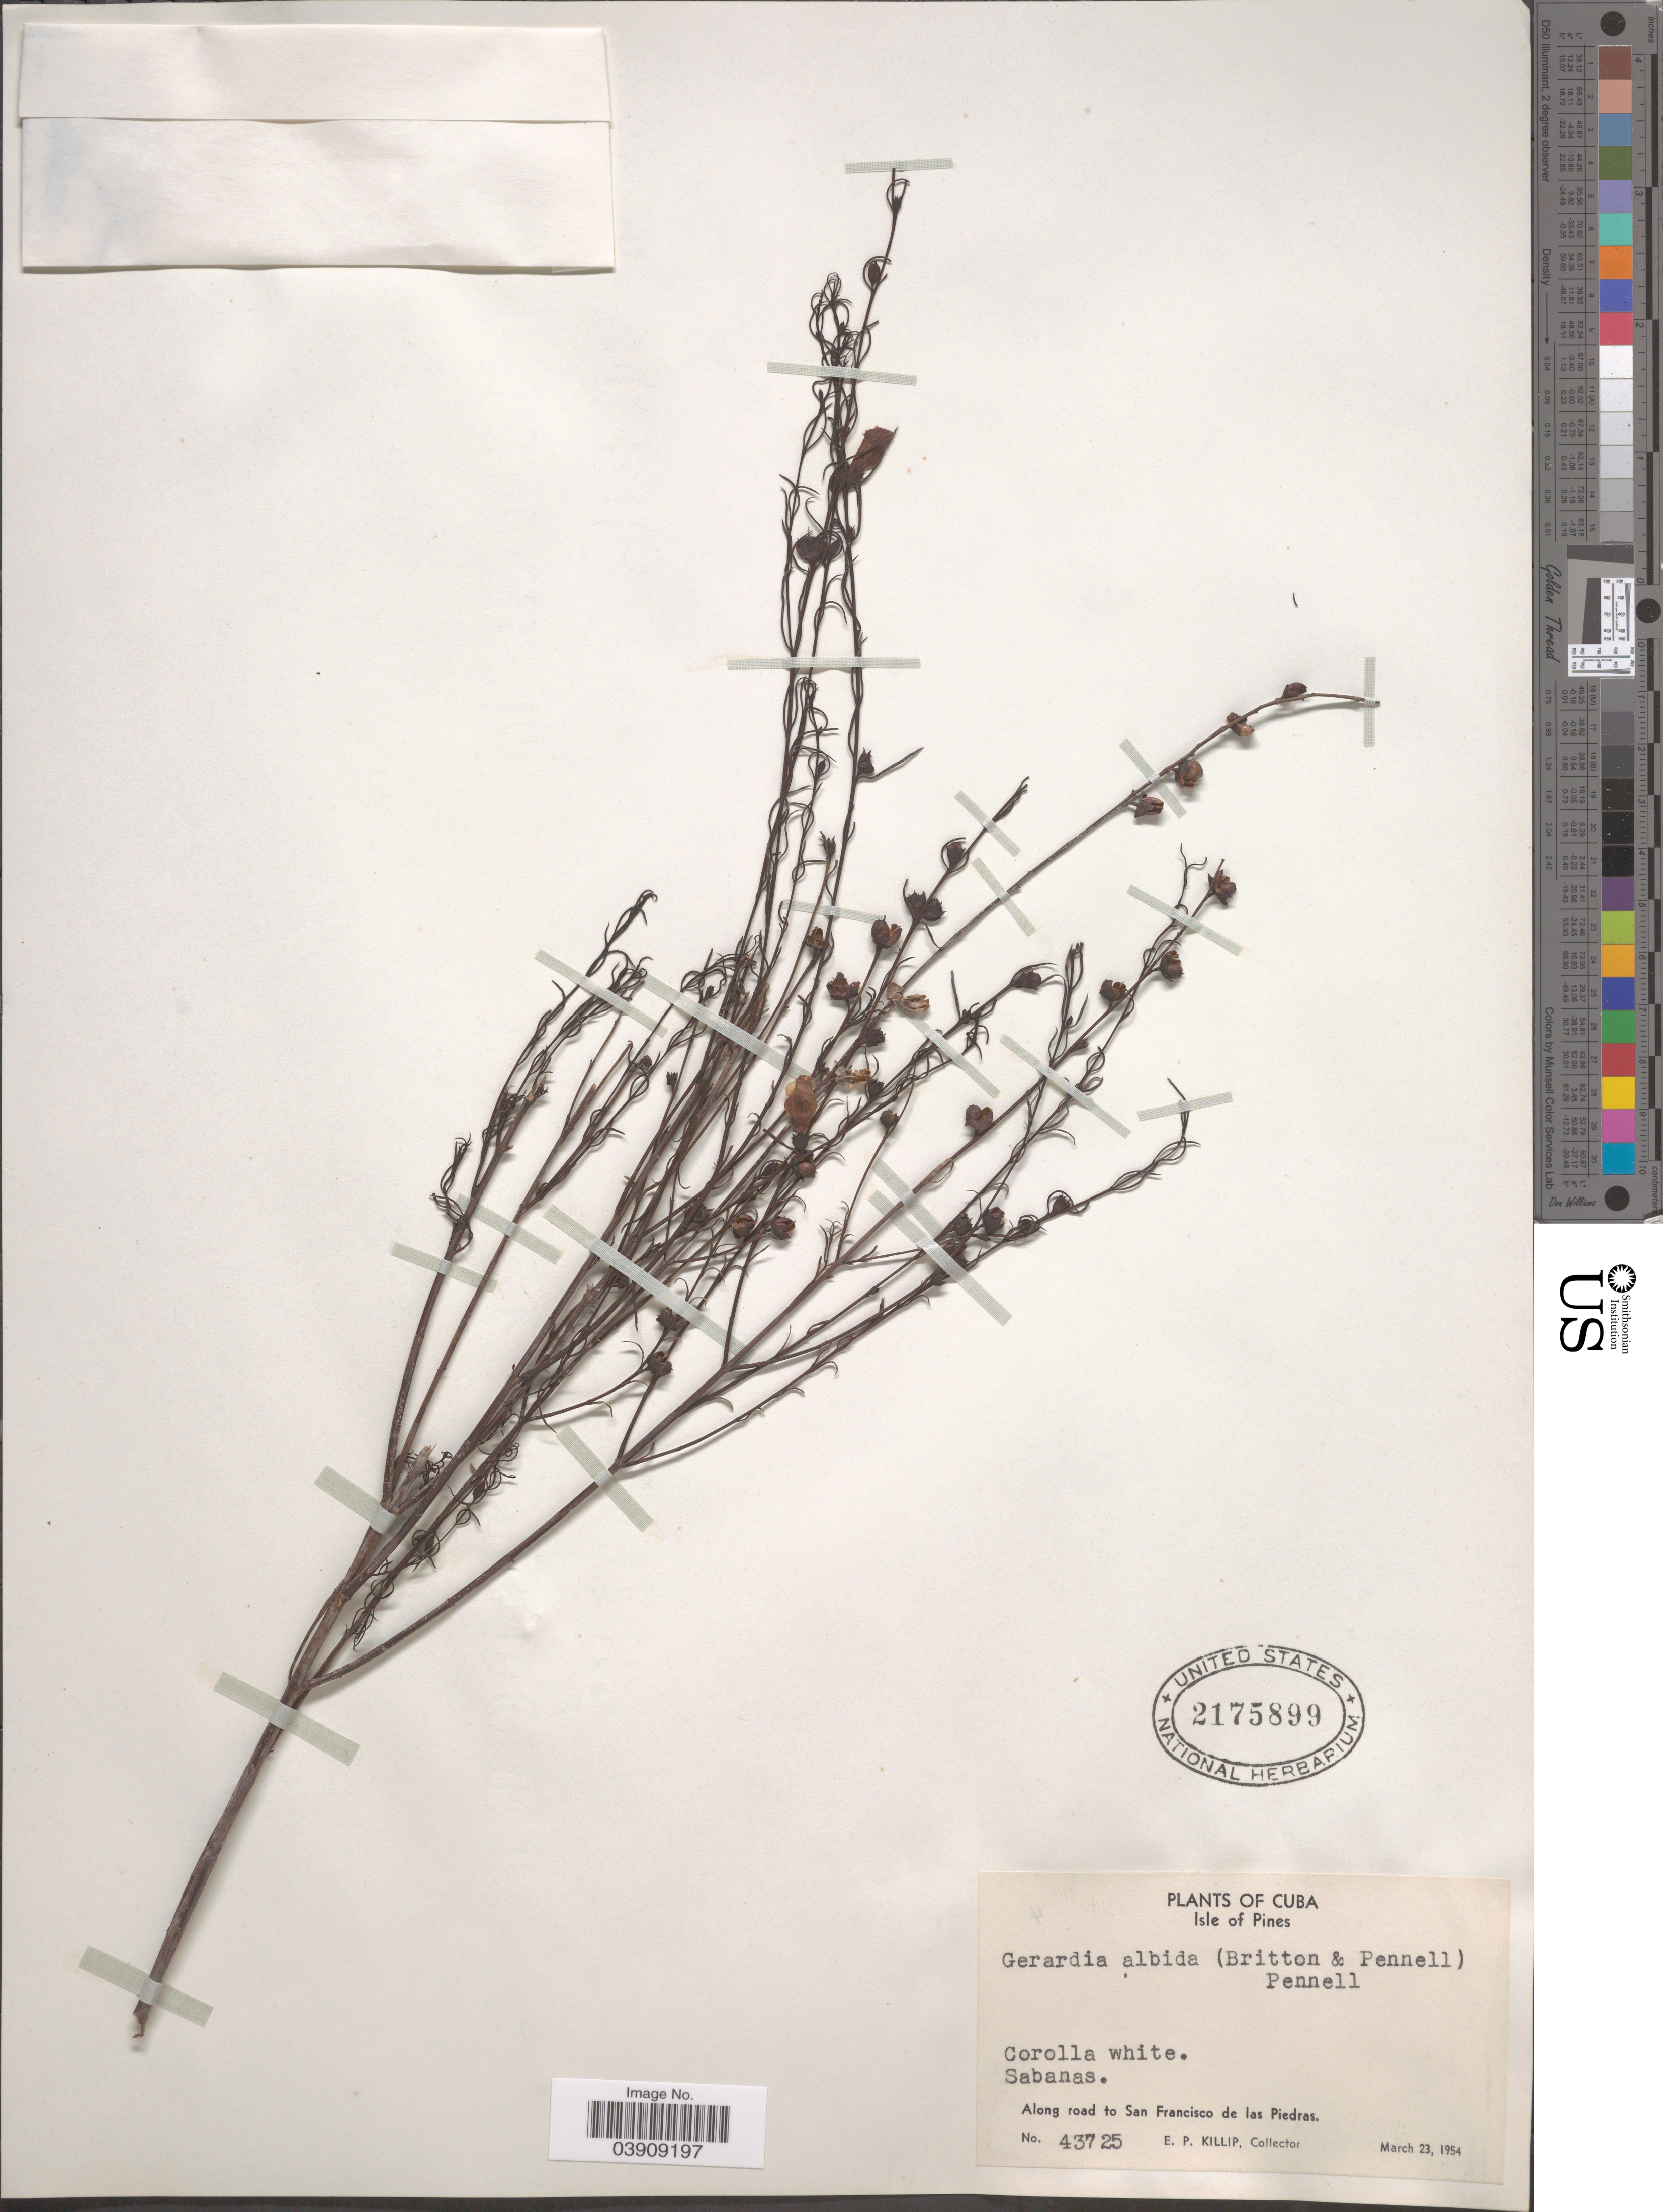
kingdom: Plantae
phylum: Tracheophyta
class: Magnoliopsida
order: Lamiales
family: Orobanchaceae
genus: Gerardia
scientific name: Gerardia albida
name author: (Britton & Pennell) Pennell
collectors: E. P. Killip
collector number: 43725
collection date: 1954-03-23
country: Cuba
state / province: Isla de la Juventud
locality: Isle of Pines. Along road to San Francisco de las Piedras.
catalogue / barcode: US 2175899